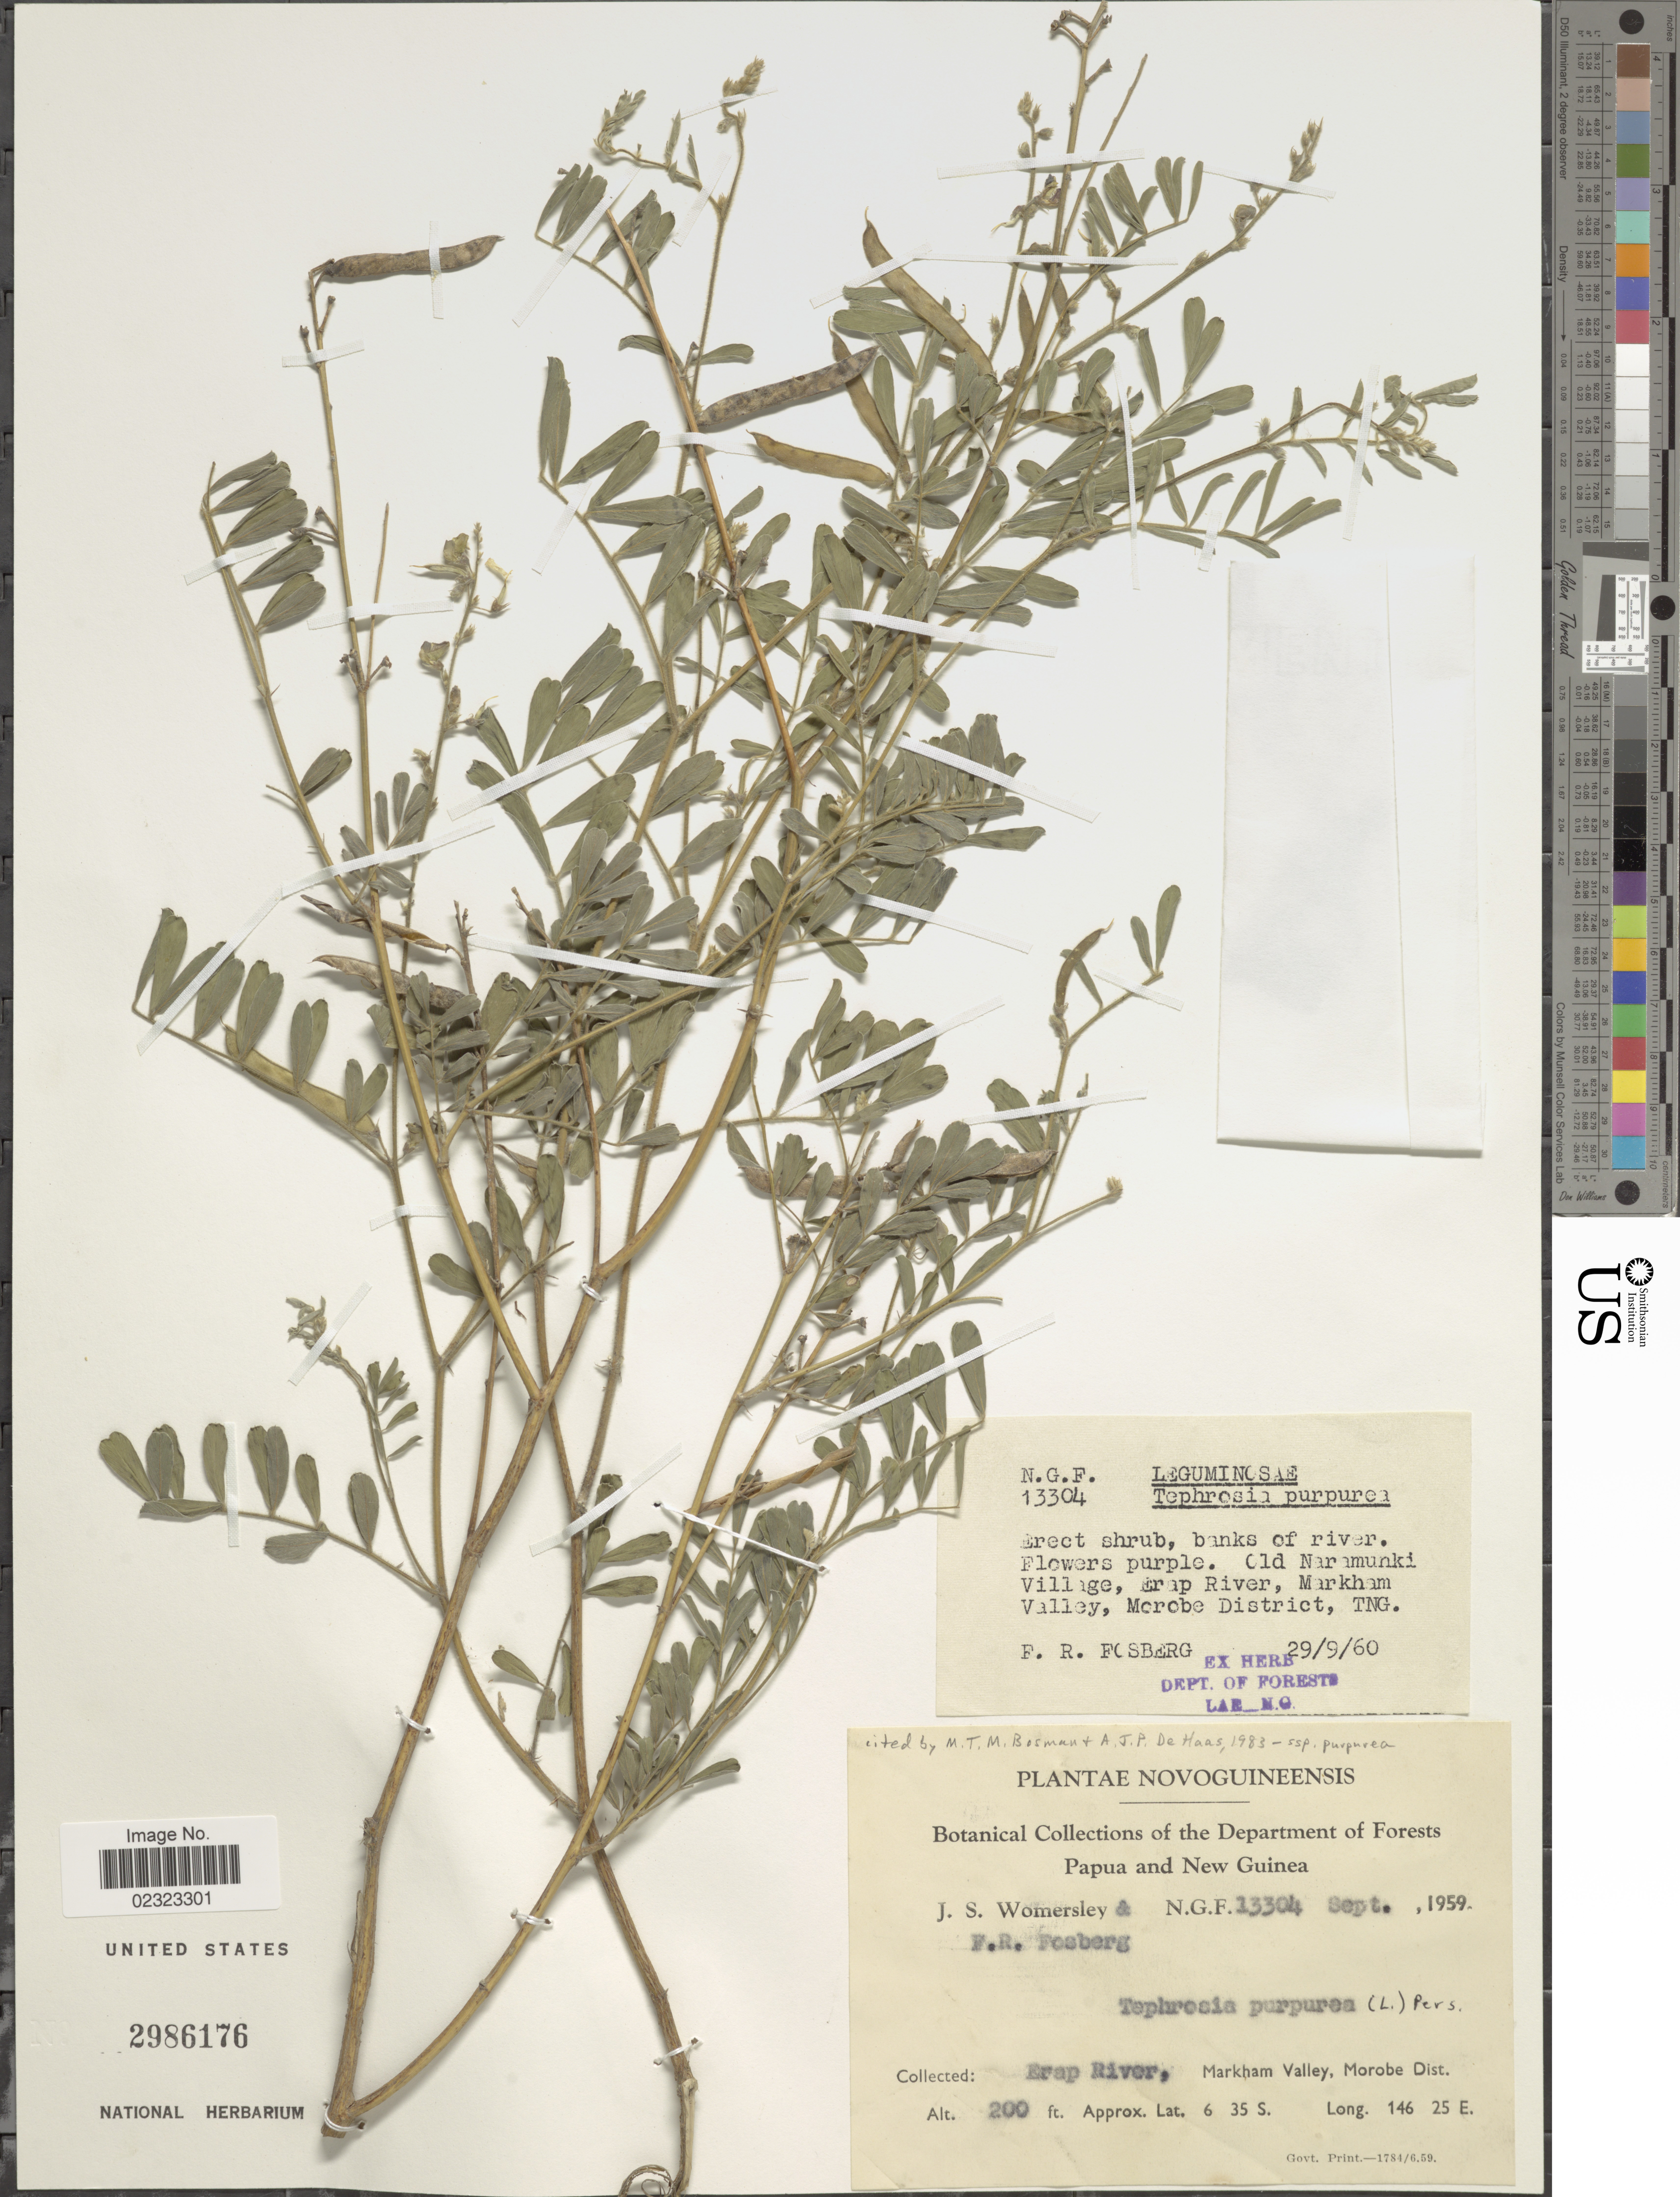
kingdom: Plantae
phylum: Tracheophyta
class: Magnoliopsida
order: Fabales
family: Fabaceae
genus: Tephrosia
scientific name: Tephrosia purpurea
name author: (L.) Pers.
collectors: J. S. Womersley & F. R. Fosberg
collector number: N.G.F.13304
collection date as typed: Transcribed d/m/y: 29/9/60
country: Papua New Guinea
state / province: Morobe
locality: Banks of river, Old Naramunk Village, erap River, Markham Valley, TNG,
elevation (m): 61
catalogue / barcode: US 2986176